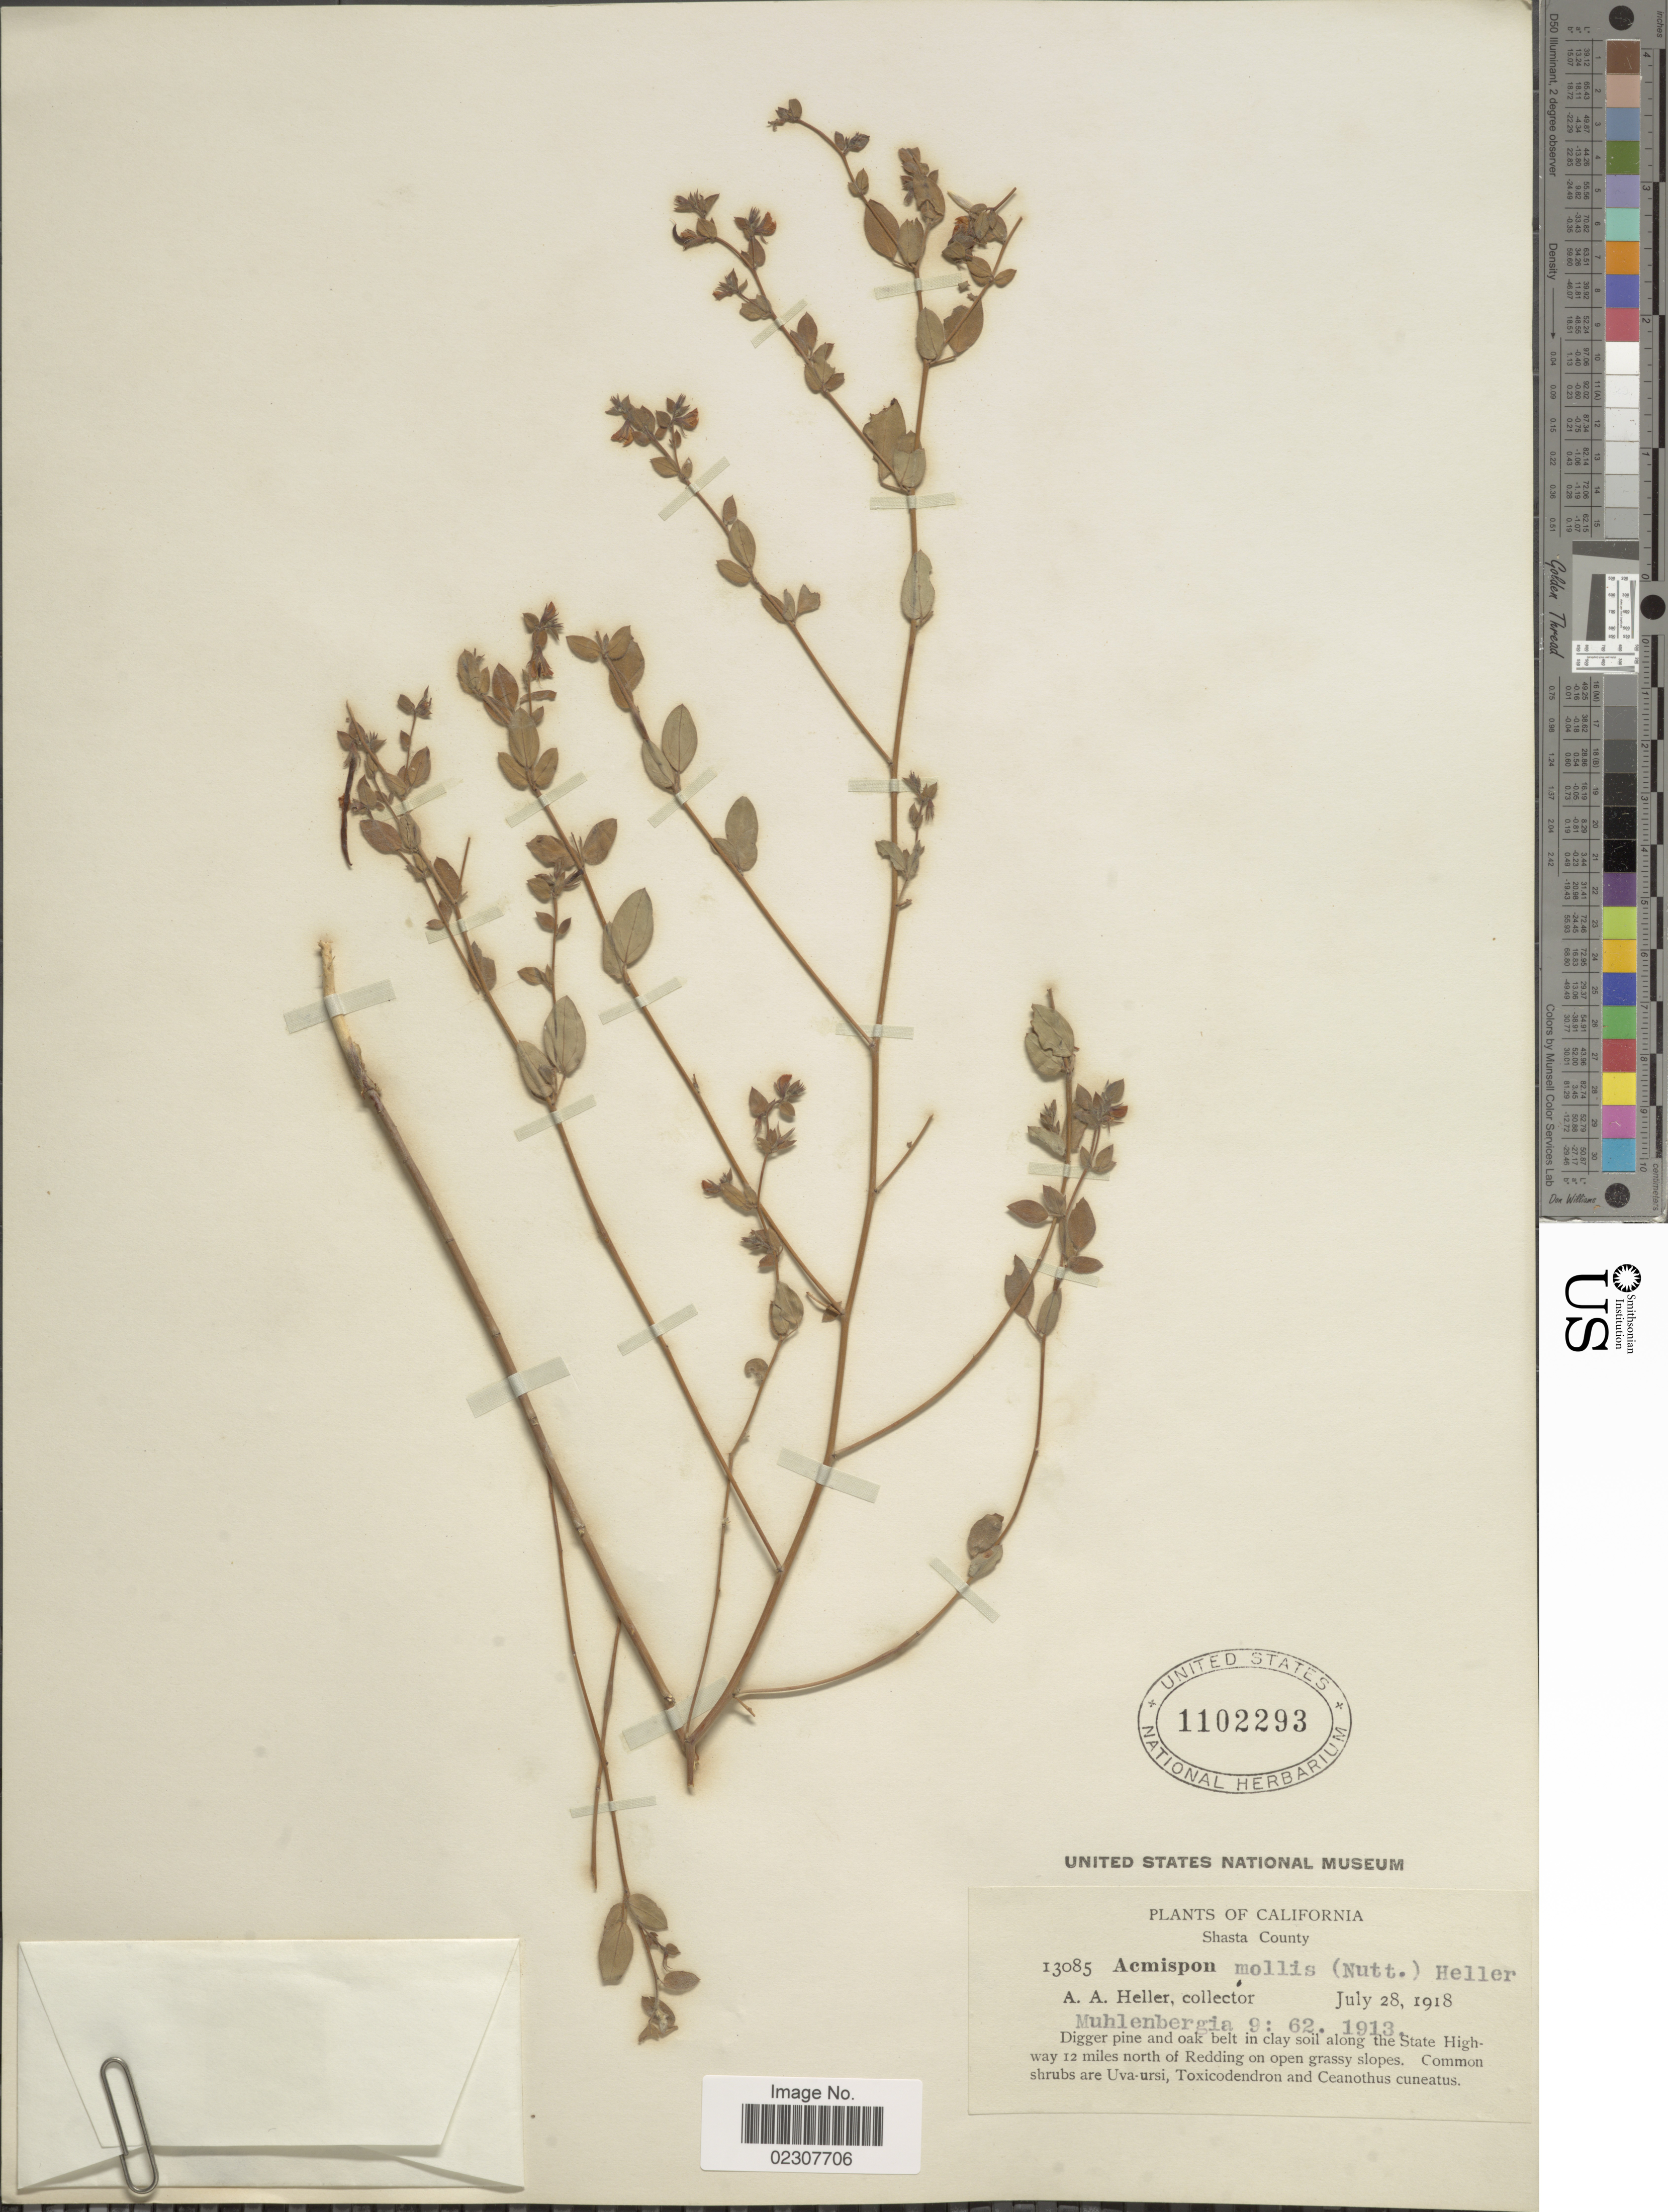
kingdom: Plantae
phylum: Tracheophyta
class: Magnoliopsida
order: Fabales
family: Fabaceae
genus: Acmispon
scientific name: Acmispon mollis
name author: (Nutt.) A. Heller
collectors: A. A. Heller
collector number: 13085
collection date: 1918-07-28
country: United States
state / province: California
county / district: Shasta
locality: Shasta County, Digger pine and oak belt in clay soil along the State Highway 12 miles north of Redding on open grassy slopes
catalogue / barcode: US 1102293